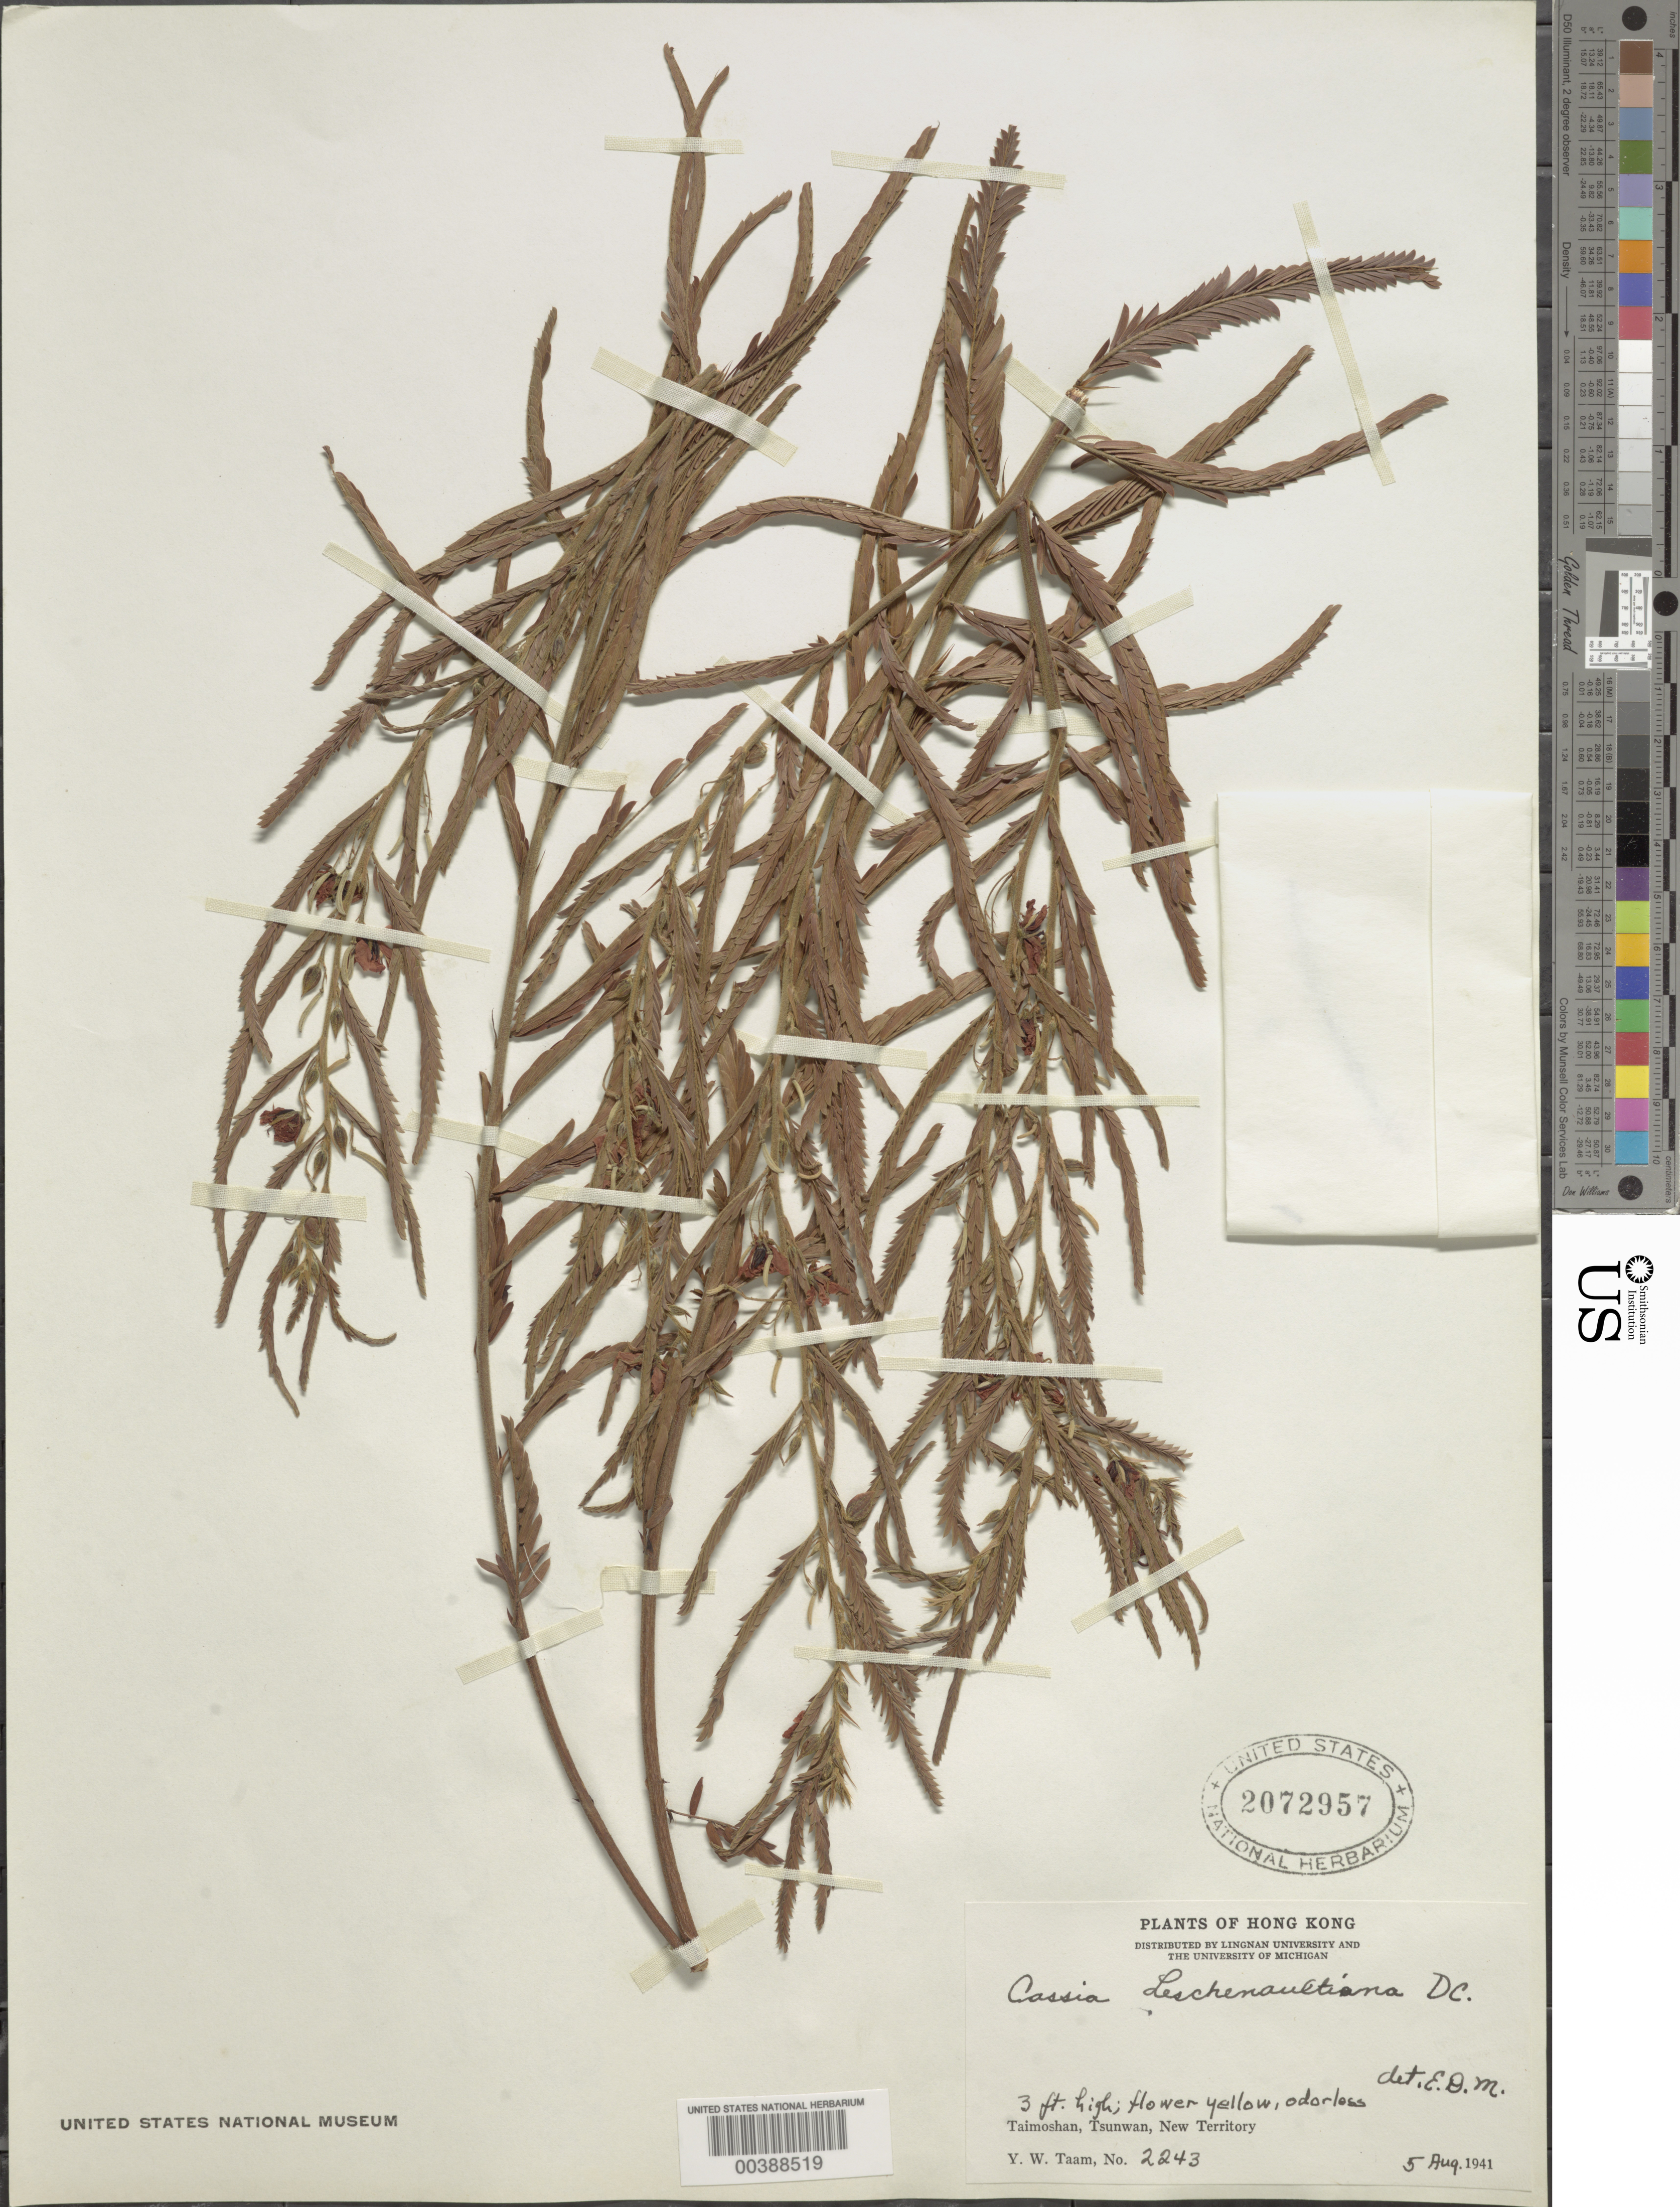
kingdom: Plantae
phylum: Tracheophyta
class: Magnoliopsida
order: Fabales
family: Fabaceae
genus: Chamaecrista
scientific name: Chamaecrista nictitans var. glabrata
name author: (Vogel) H.S. Irwin & Barneby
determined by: Strong, Mark T., (BOT), Smithsonian Institution - National Museum of Natural History (UNITED STATES)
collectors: Y. W. Taam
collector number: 2243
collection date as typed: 05 Aug 1941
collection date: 1941-08-05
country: China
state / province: Hong Kong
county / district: New Territories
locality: Taimoshan, tsunwan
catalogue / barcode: US 2072957